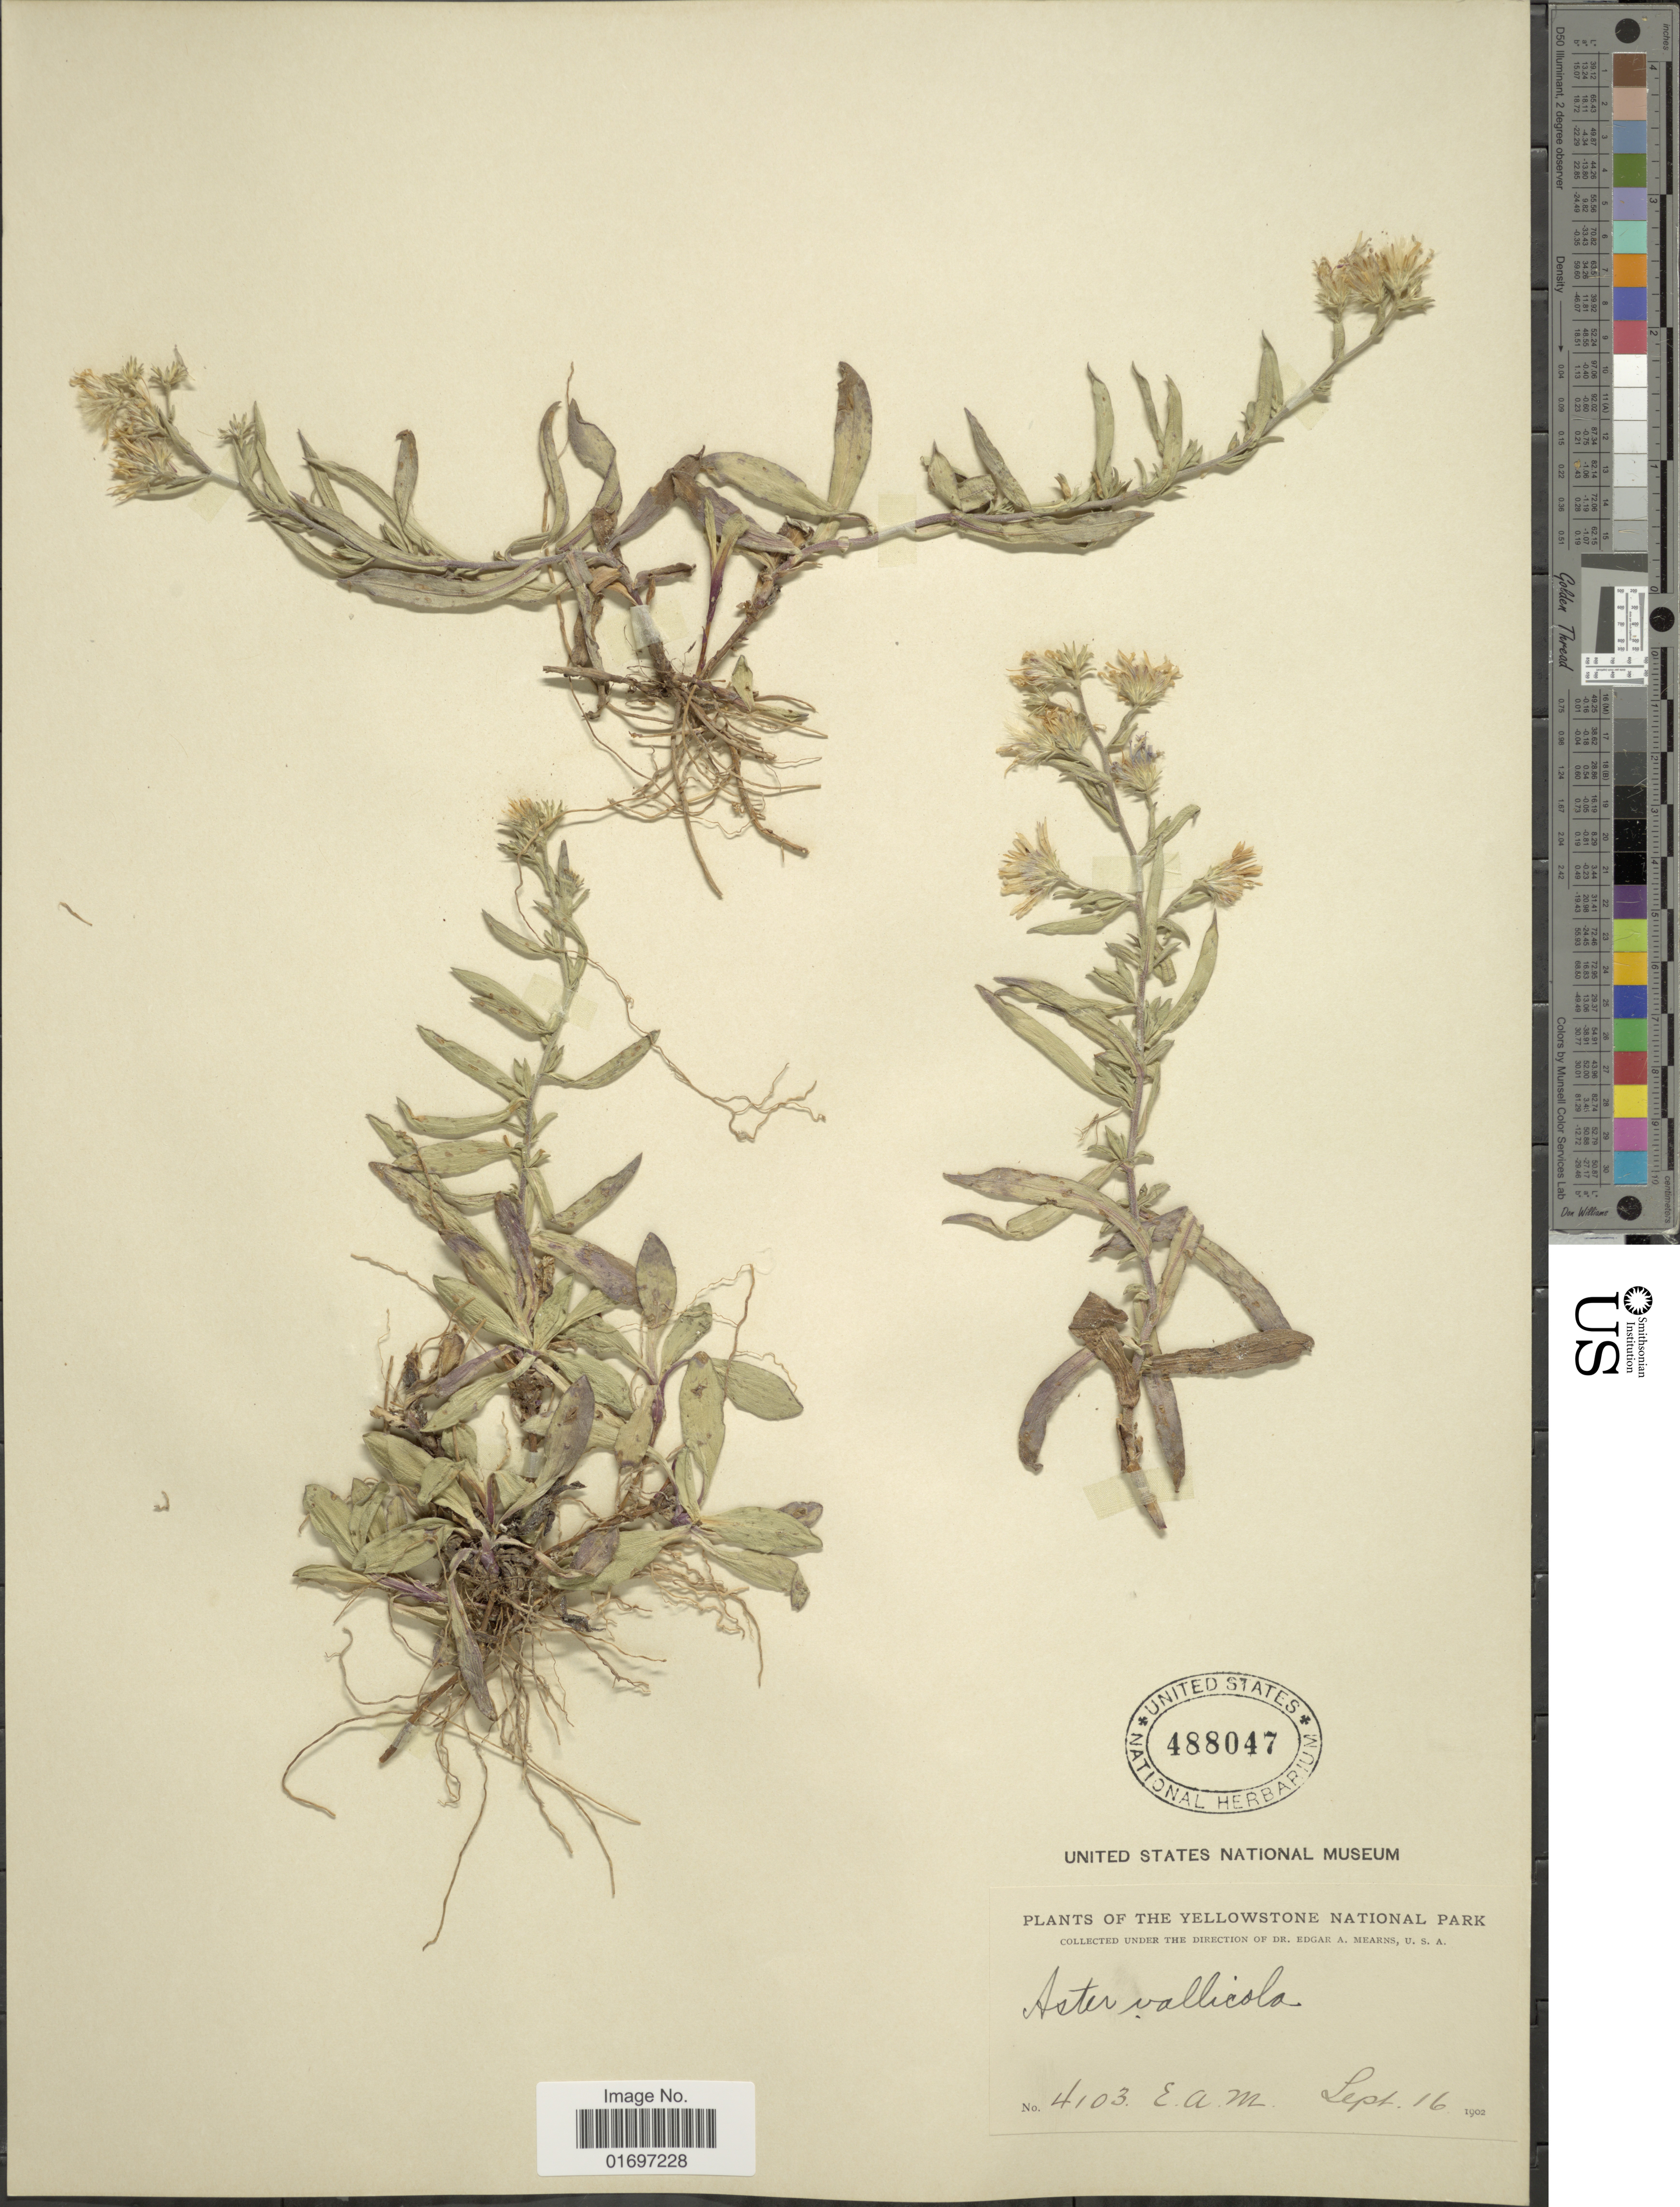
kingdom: Plantae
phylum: Tracheophyta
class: Magnoliopsida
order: Asterales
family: Asteraceae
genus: Symphyotrichum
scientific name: Symphyotrichum ascendens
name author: (Lindl.) G.L. Nesom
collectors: E. A. Mearns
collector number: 4103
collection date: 1902-09-16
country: United States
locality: Yellowstone National Park.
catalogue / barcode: US 488047